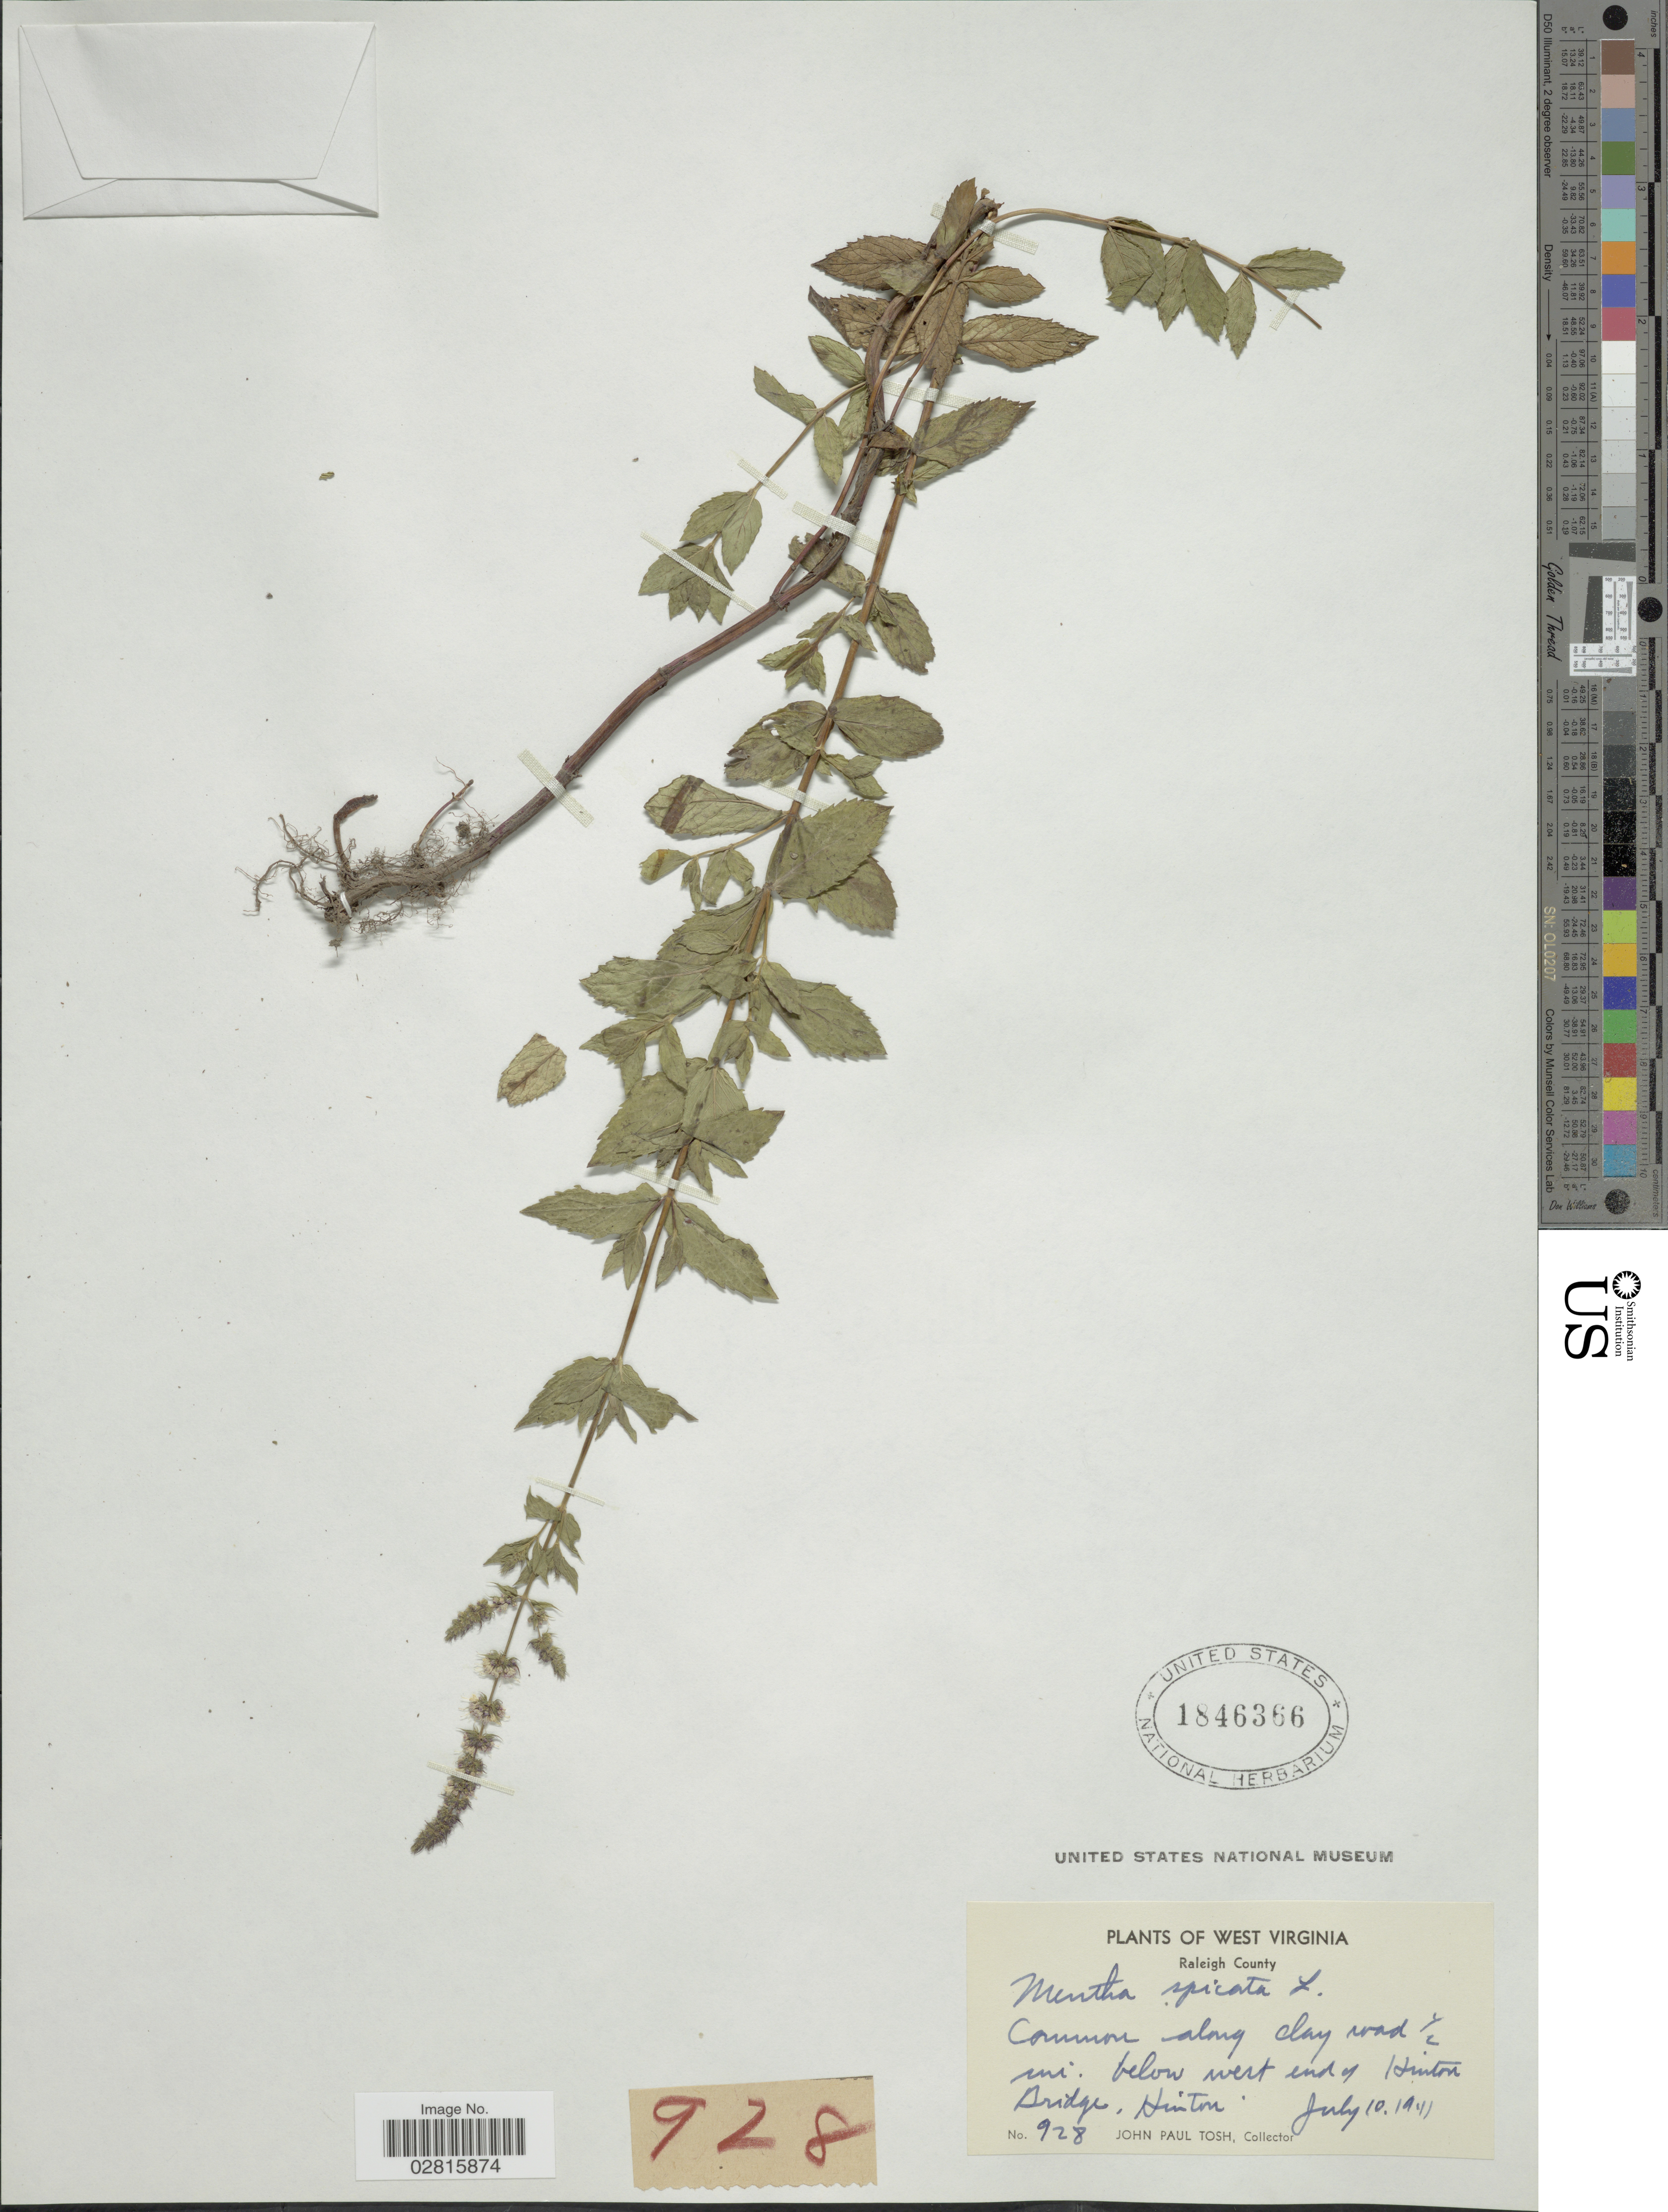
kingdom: Plantae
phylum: Tracheophyta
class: Magnoliopsida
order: Lamiales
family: Lamiaceae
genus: Mentha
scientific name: Mentha spicata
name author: L.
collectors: J. Tosh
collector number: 928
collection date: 1941-07-10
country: United States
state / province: West Virginia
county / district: Raleigh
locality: Raleigh County. Common along clay road ½ mi. below west end of Hinton Bridge, Hinton.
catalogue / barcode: US 1846366